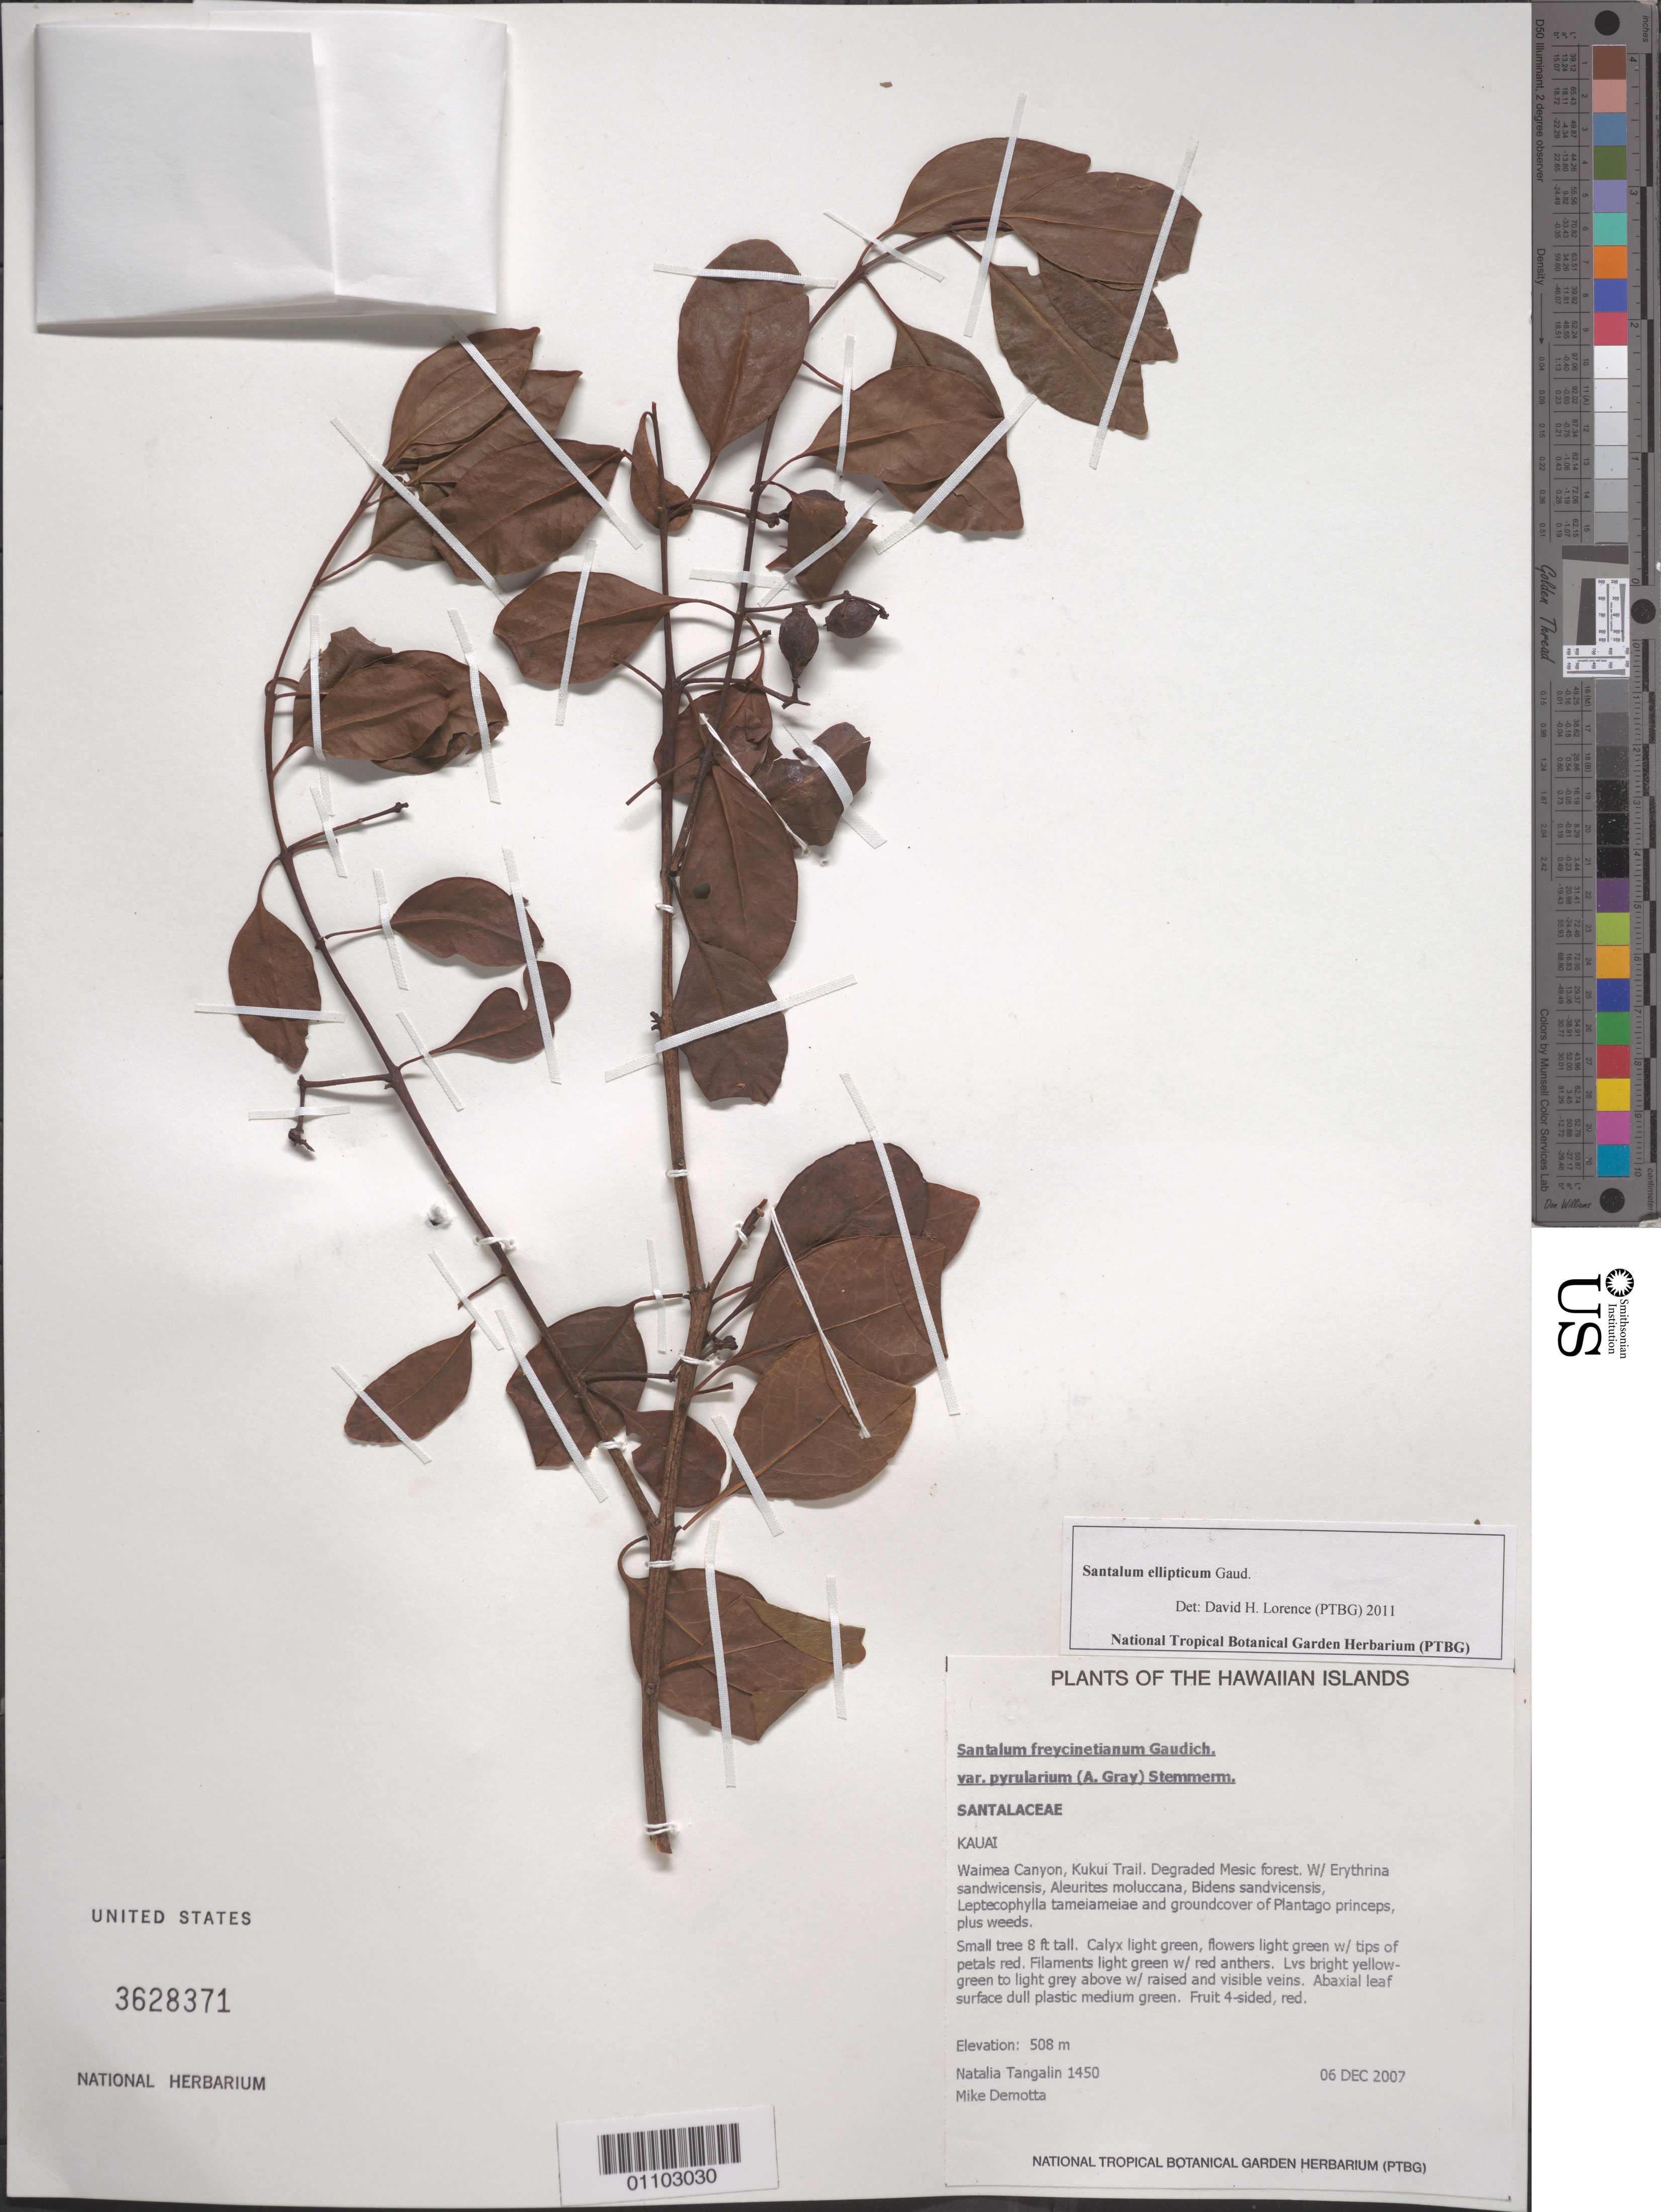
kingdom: Plantae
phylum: Tracheophyta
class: Magnoliopsida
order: Santalales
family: Santalaceae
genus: Santalum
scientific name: Santalum freycinetianum var. pyrularium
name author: (A. Gray) Stemmerm.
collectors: N. Tangalin & M. DeMotta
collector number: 1450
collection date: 2007-12-06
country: United States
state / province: Hawaii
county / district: Kauai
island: Kaua'i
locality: Waimea Canyon, Kukui Trail.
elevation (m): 508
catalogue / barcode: US 3628371